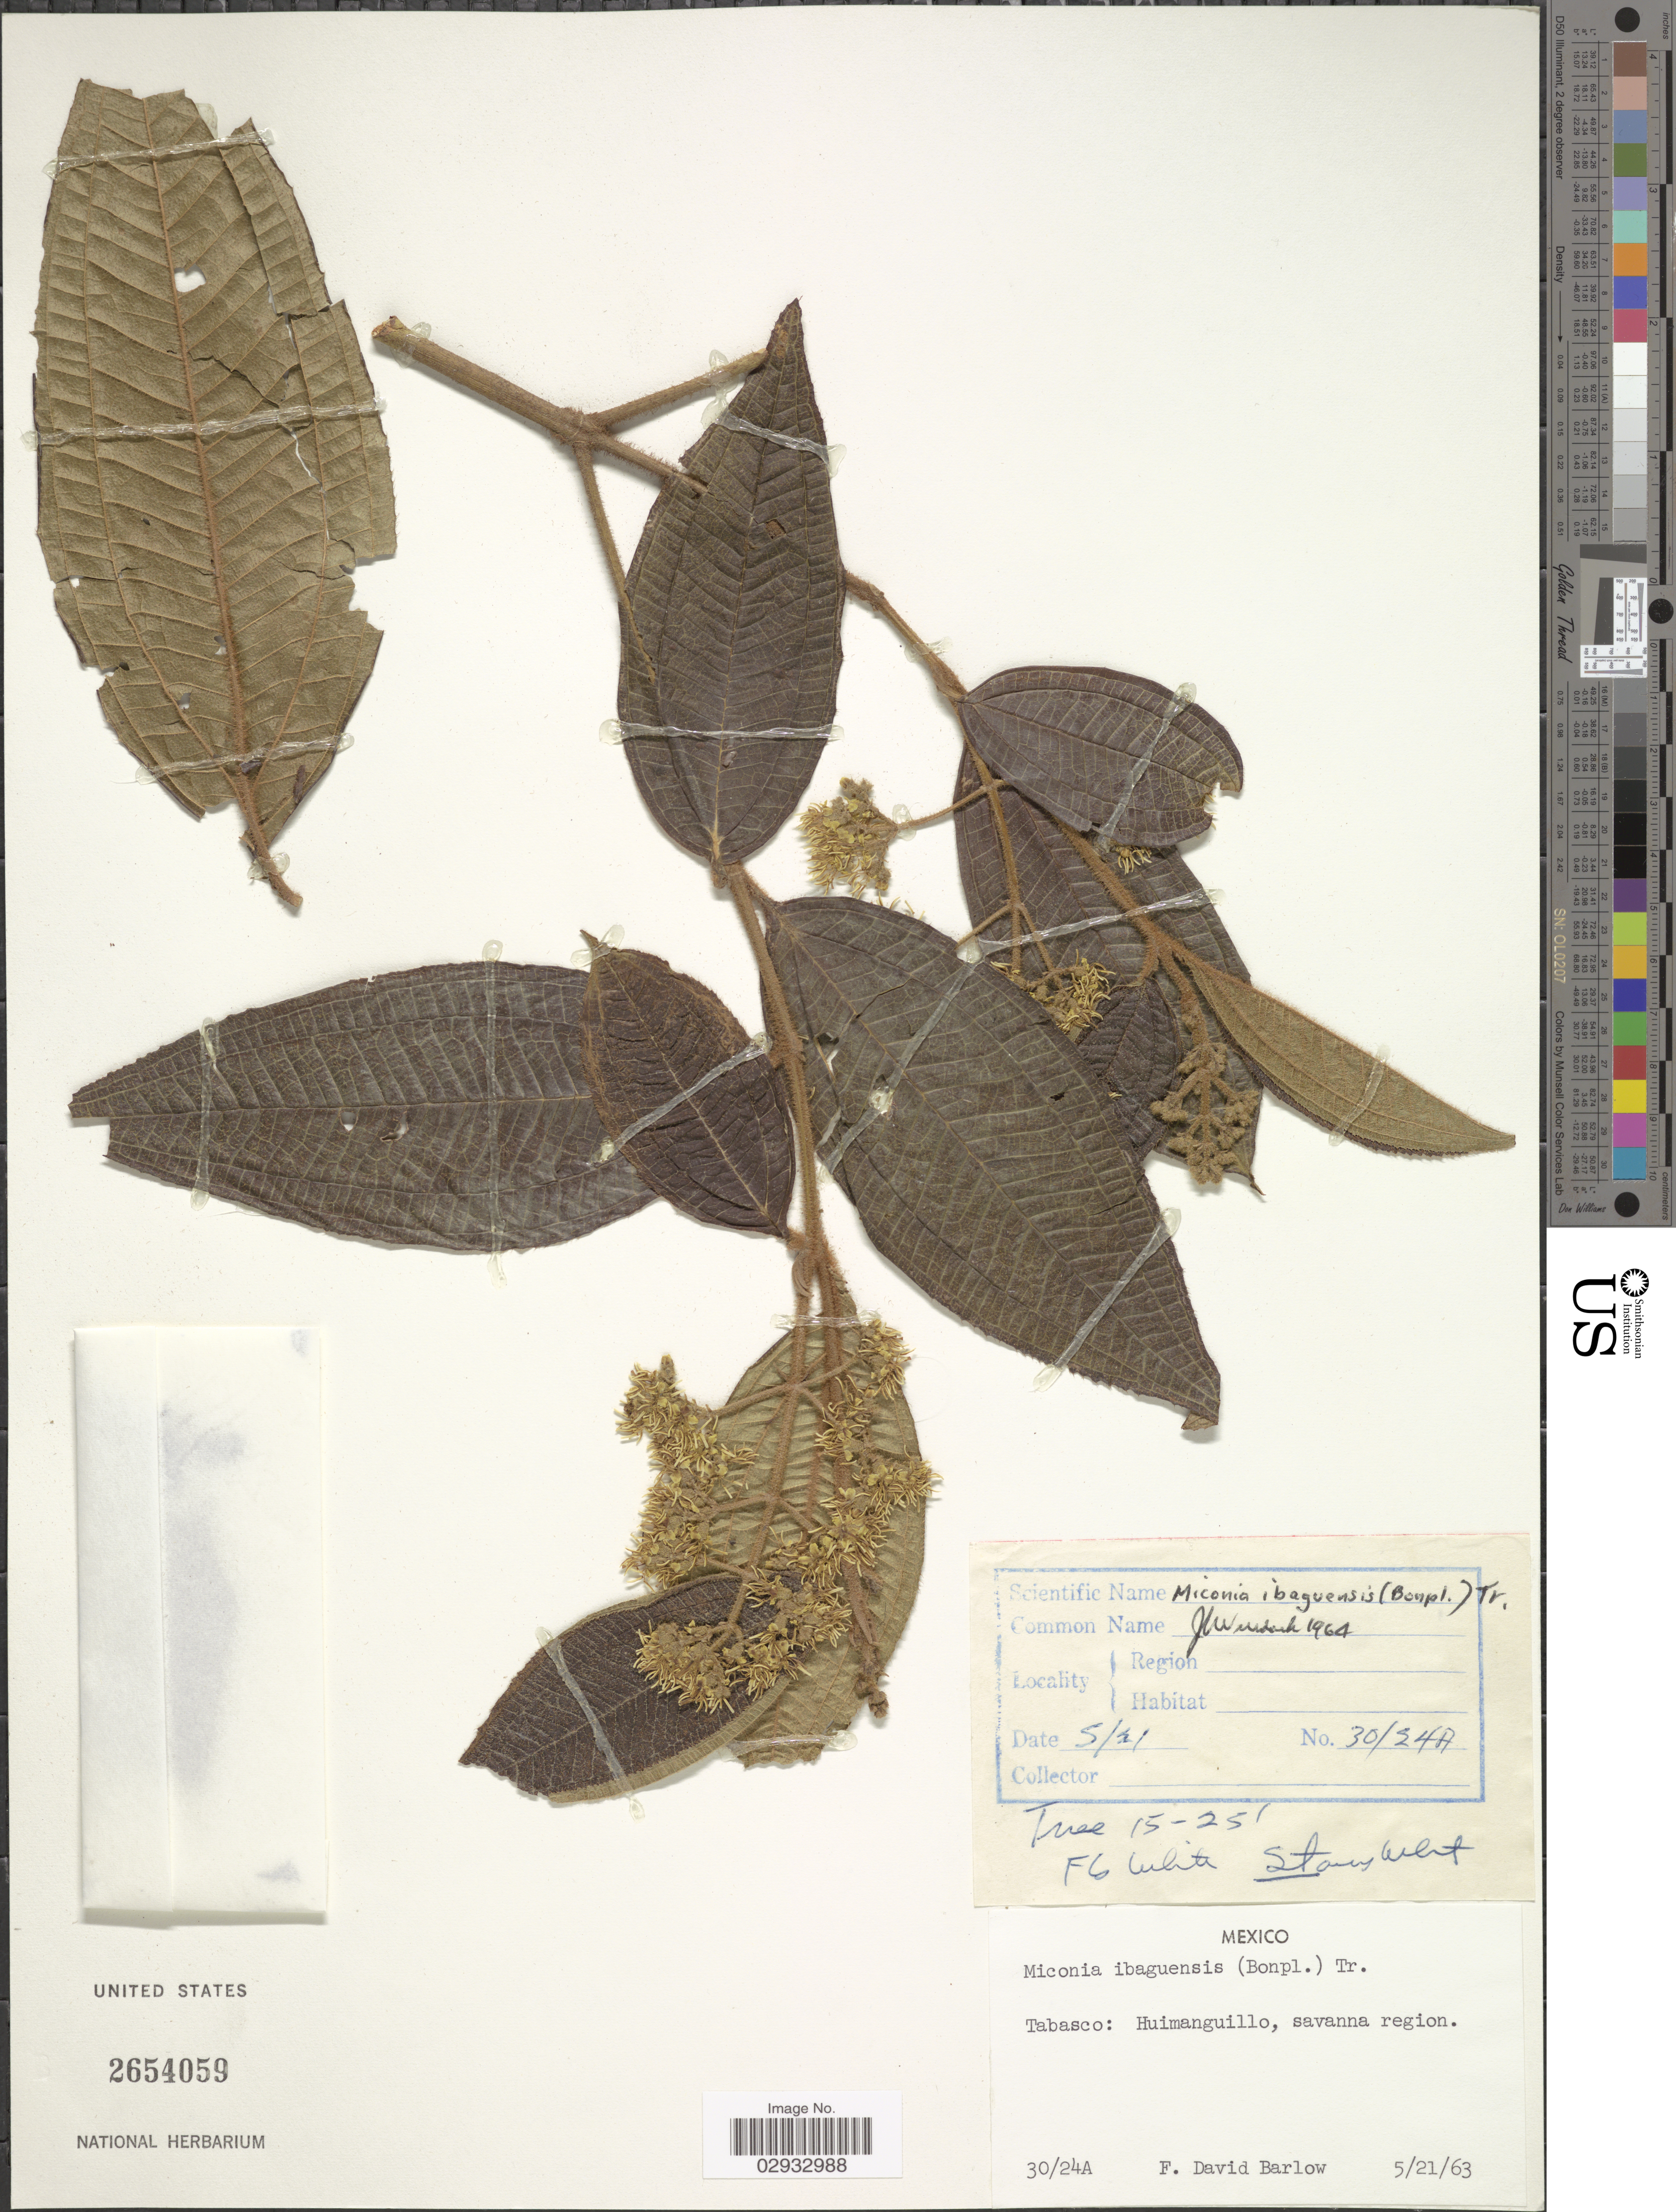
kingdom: Plantae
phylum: Tracheophyta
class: Magnoliopsida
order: Myrtales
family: Melastomataceae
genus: Miconia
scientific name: Miconia ibaguensis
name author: (Bonpl.) Triana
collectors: F. D. Barlow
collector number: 30/24A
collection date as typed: Transcribed d/m/y: 21/5/63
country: Mexico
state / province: Tabasco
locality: Tabasco: Huimanguillo, savanna region.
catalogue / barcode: US 2654059